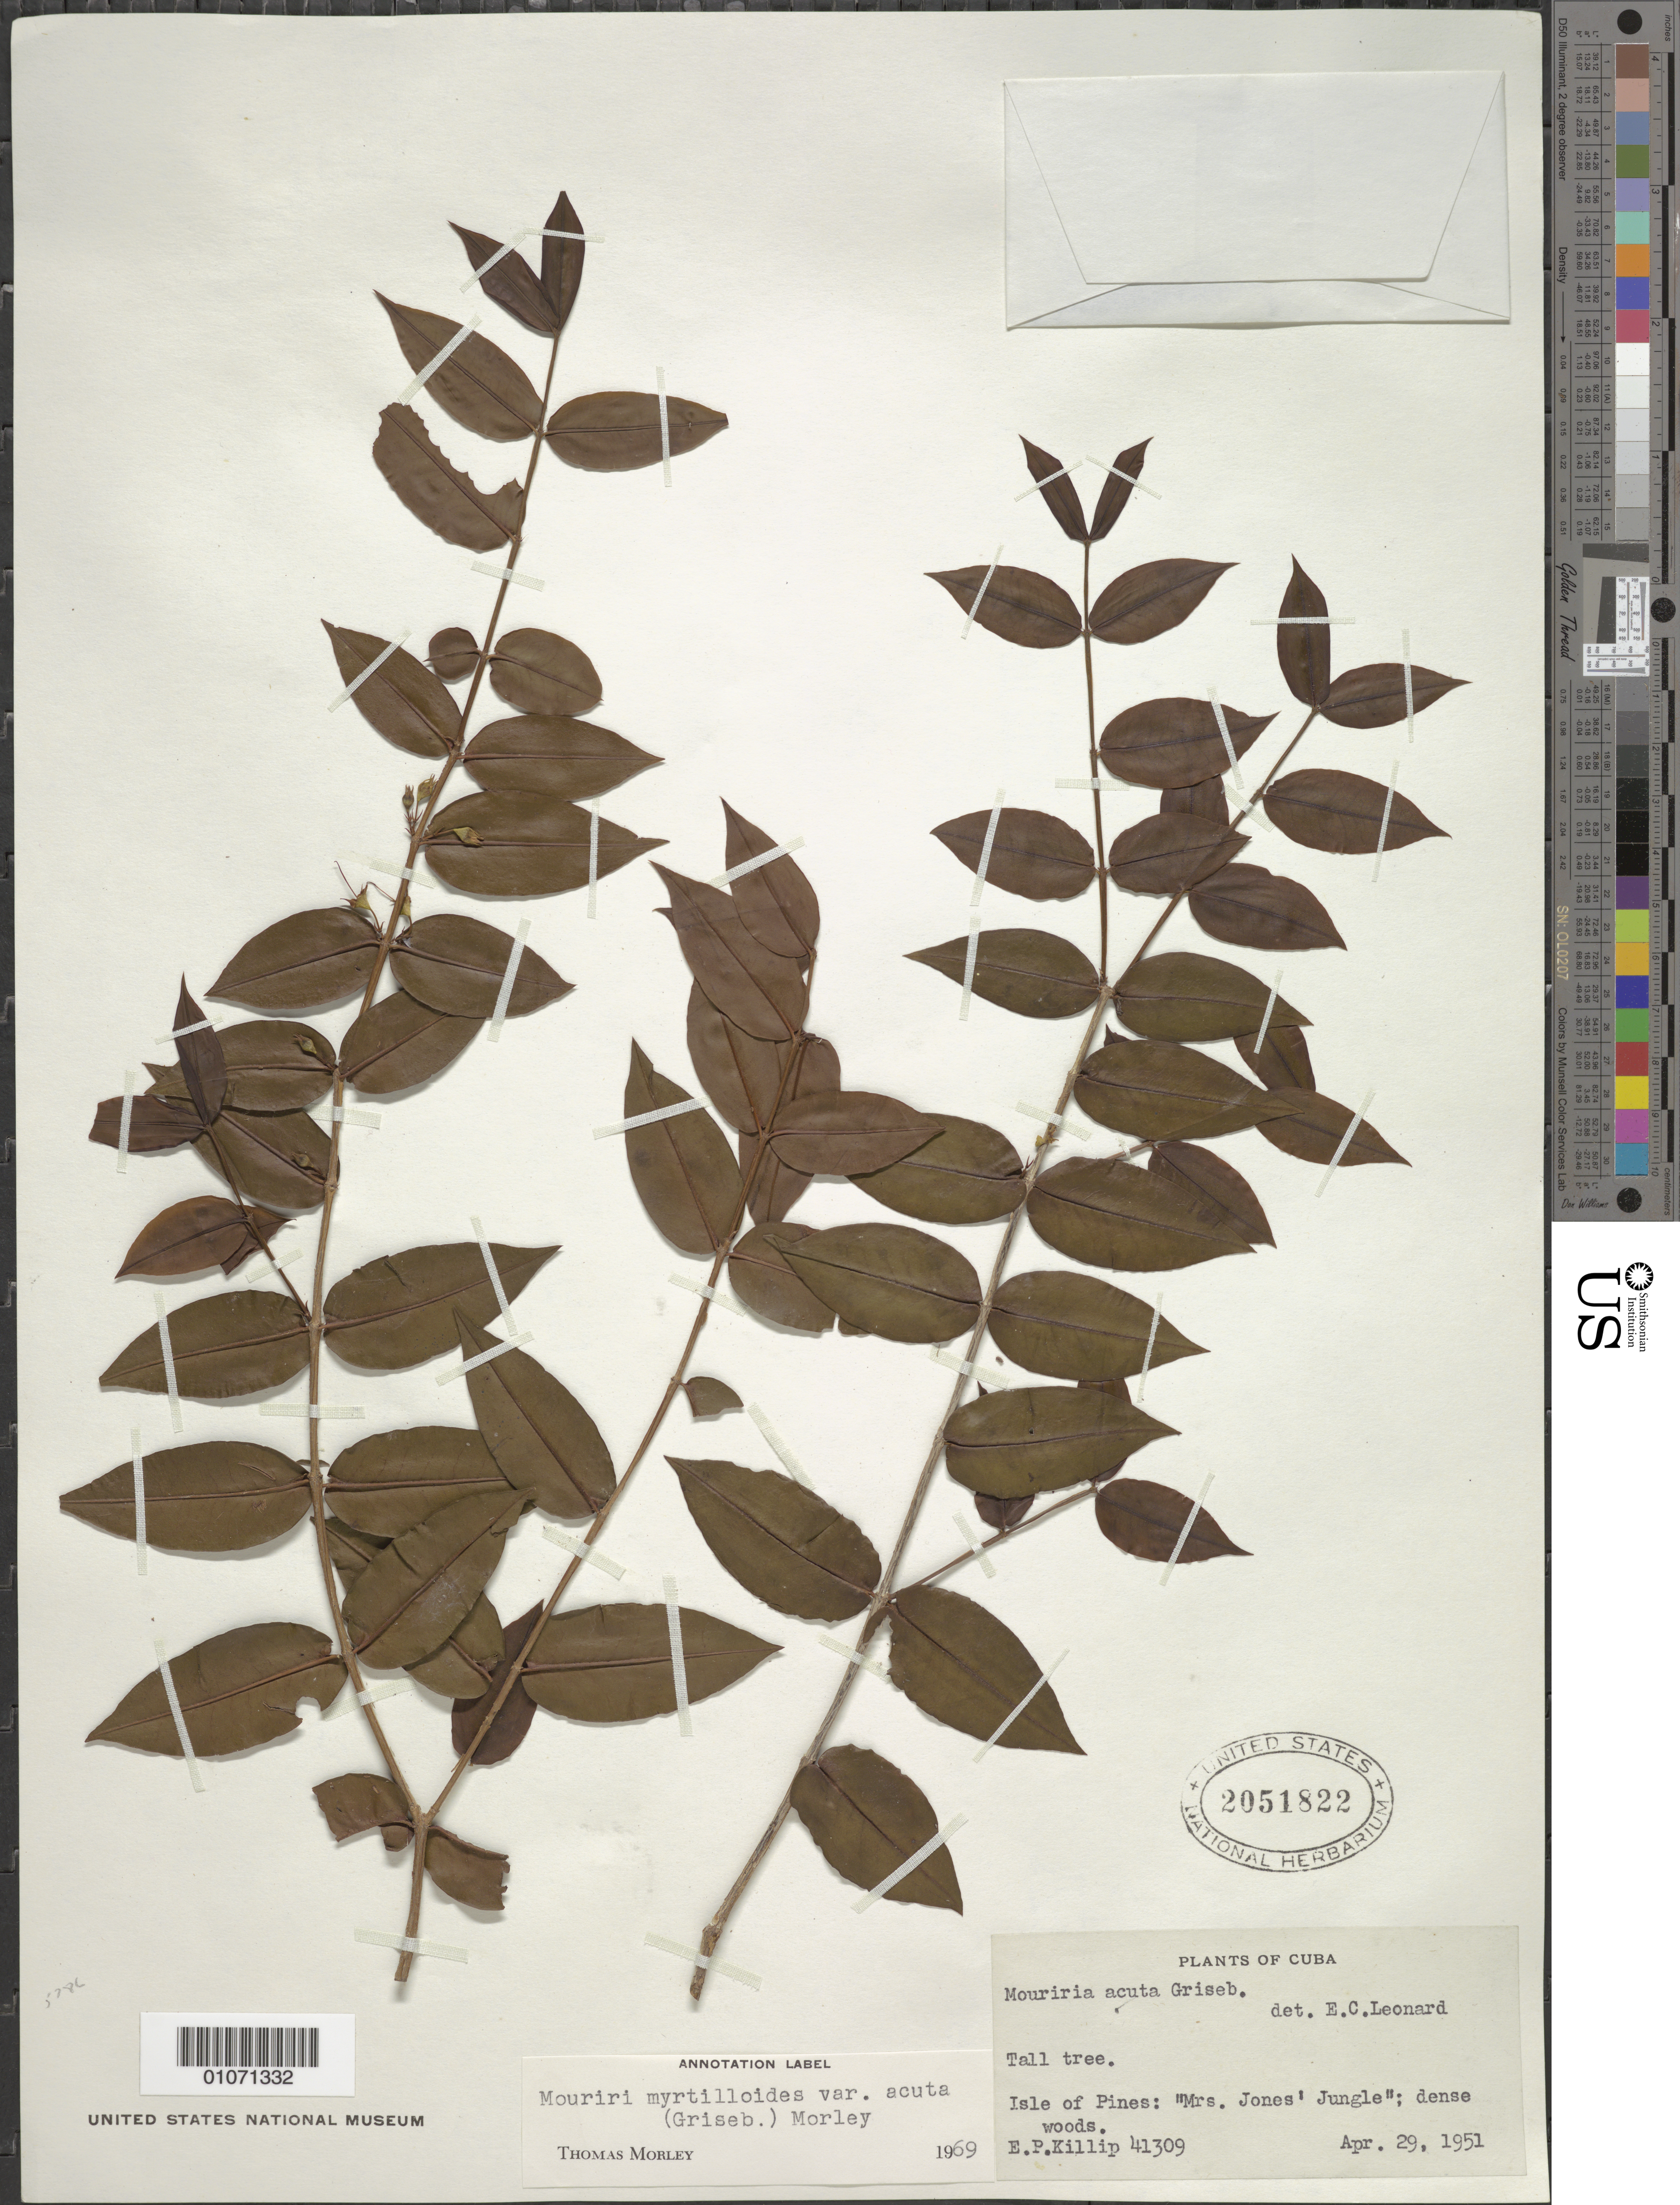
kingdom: Plantae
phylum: Tracheophyta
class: Magnoliopsida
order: Myrtales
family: Melastomataceae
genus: Mouriri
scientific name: Mouriri myrtilloides subsp. acuta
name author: (Griseb.) Morley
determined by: Morley, T.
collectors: E. P. Killip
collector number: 41309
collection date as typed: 29 Apr 1951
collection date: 1951-04-29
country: Cuba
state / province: Isla de la Juventud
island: Isla de la Juventud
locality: Mrs Jones' Jungle, Santa Fe, Isle of Pines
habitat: Dense woods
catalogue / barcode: US 2051822